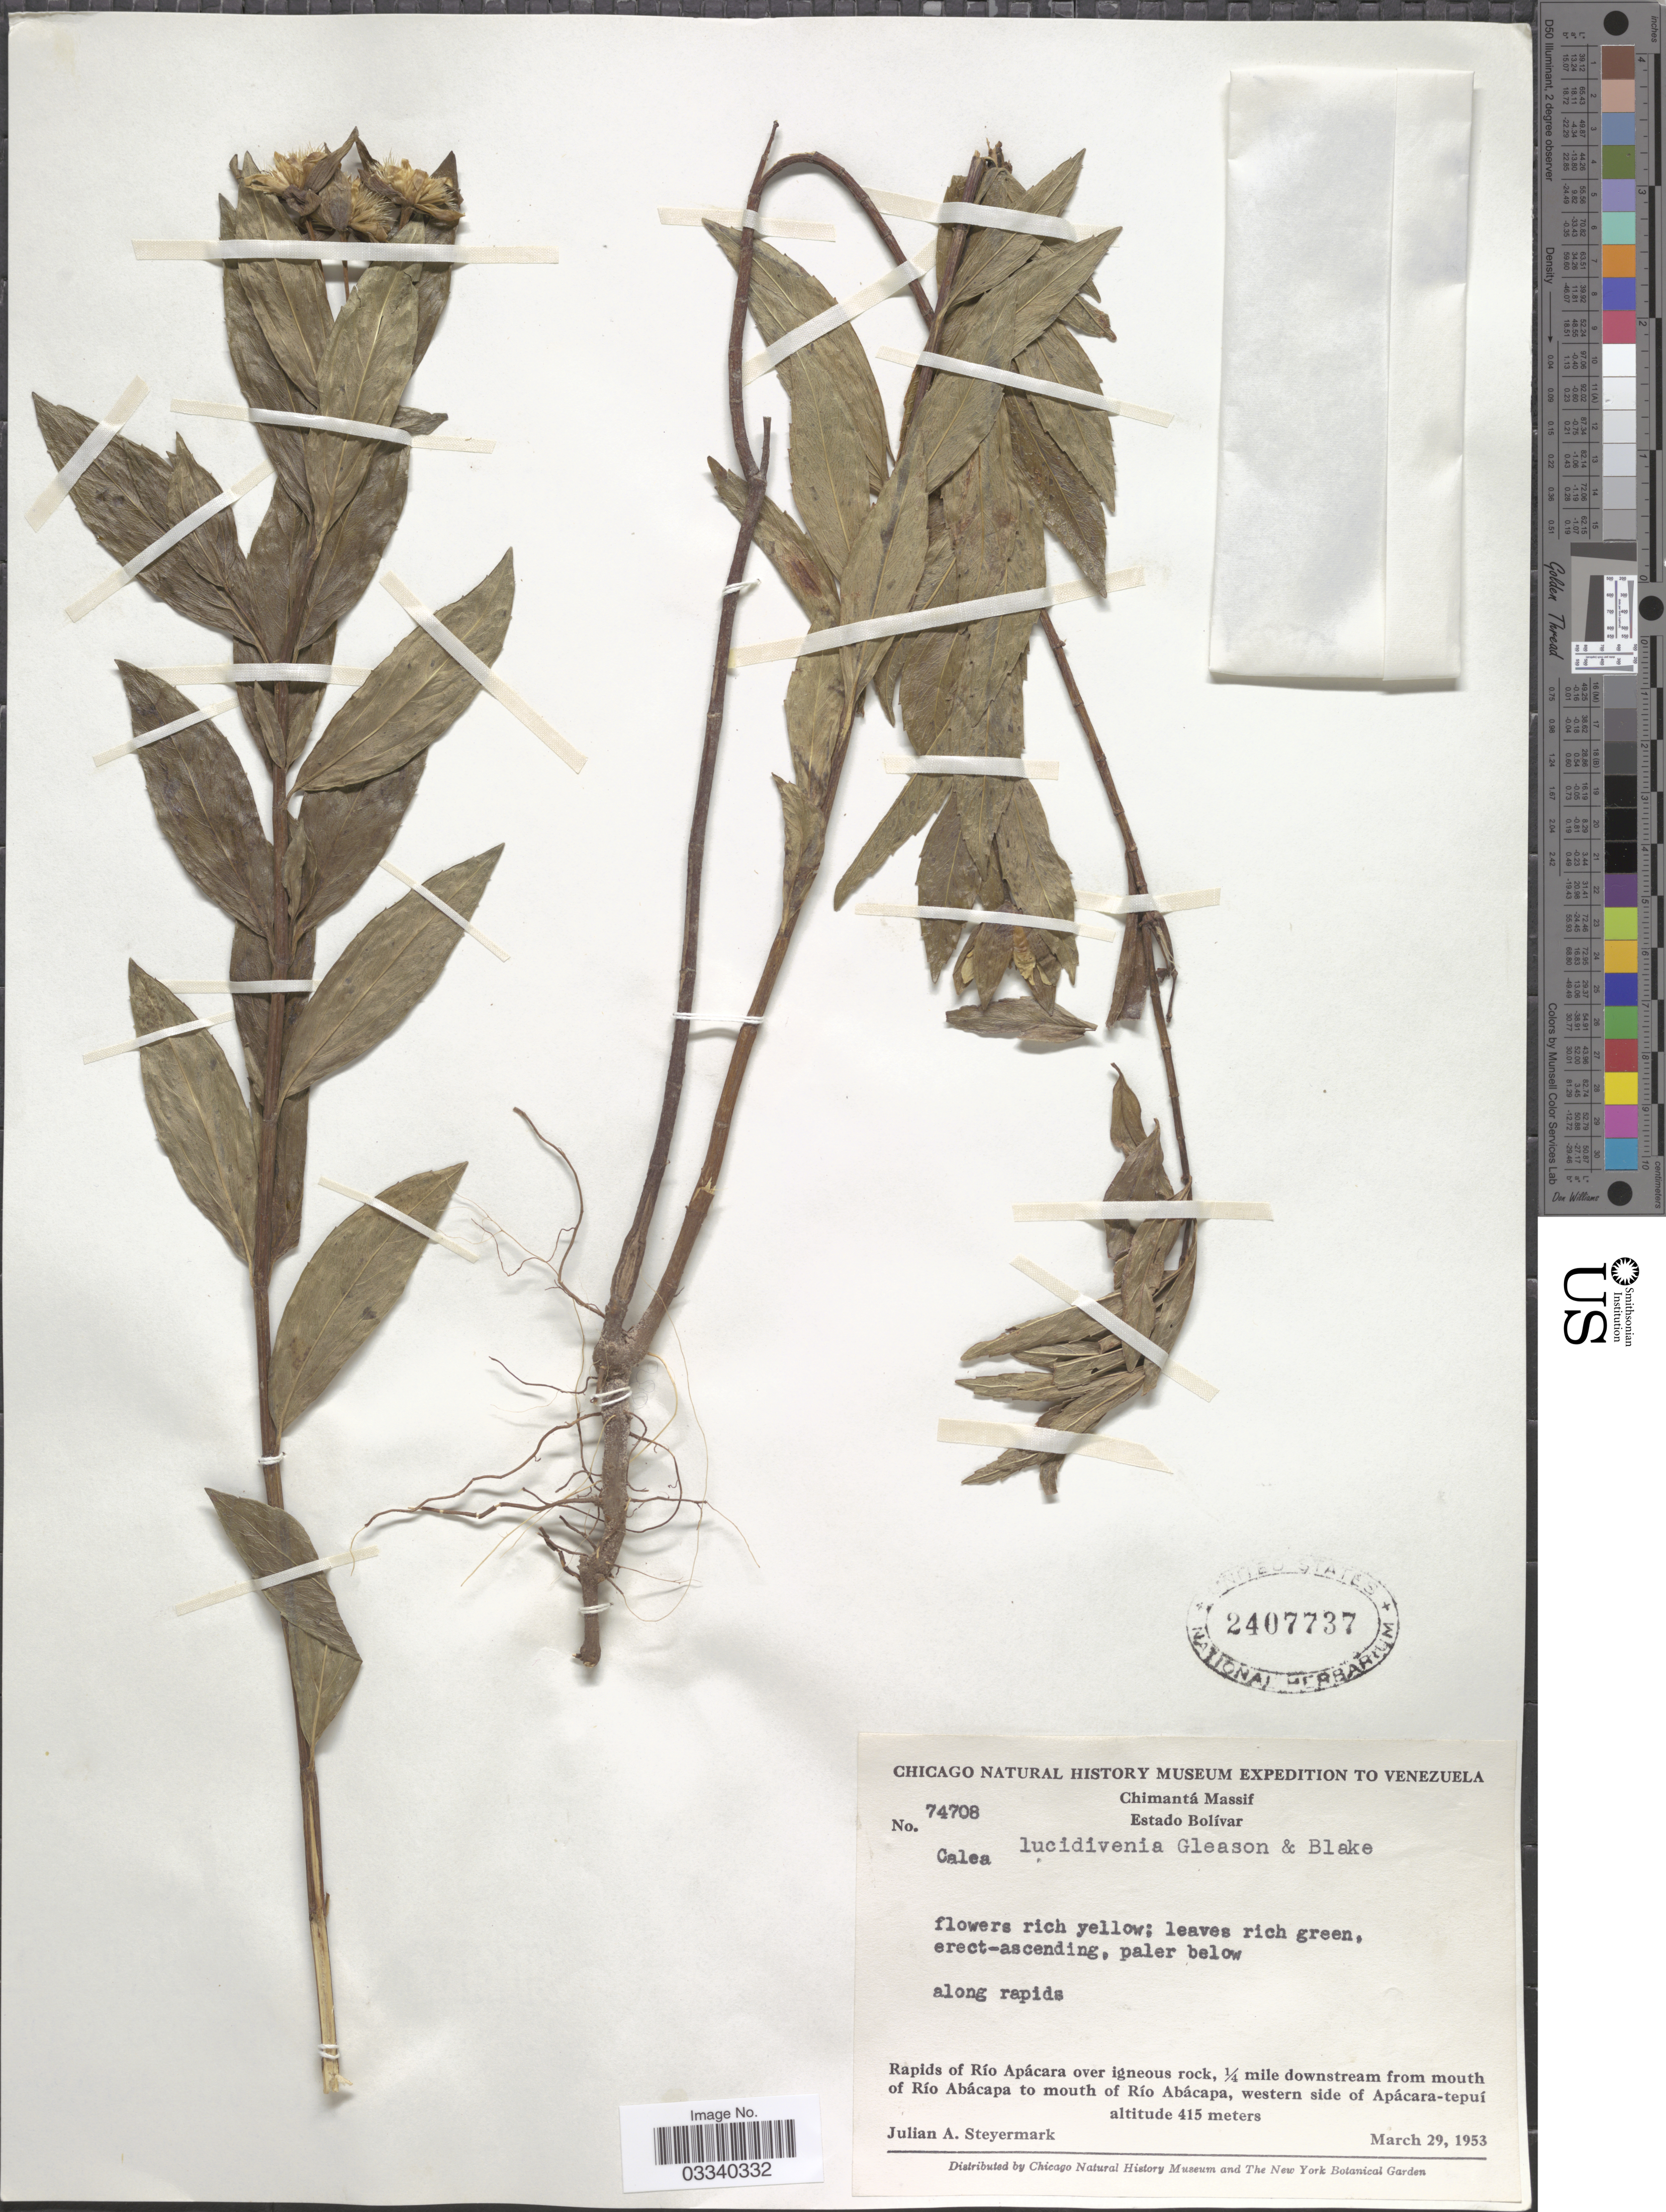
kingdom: Plantae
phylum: Tracheophyta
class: Magnoliopsida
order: Asterales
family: Asteraceae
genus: Calea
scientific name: Calea lucidivenia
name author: Gleason & S.F. Blake in Gleason & Killip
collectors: J. Steyermark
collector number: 74708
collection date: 1953-03-29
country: Venezuela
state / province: Bolivar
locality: Chimantá Massif, Rapids of Río Apácara over igneous rock, ¼ mile downstream from mouth of Río Abácapa to mouth of Río Abácapa, western side of Apácara-tepuí.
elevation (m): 415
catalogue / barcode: US 2407737